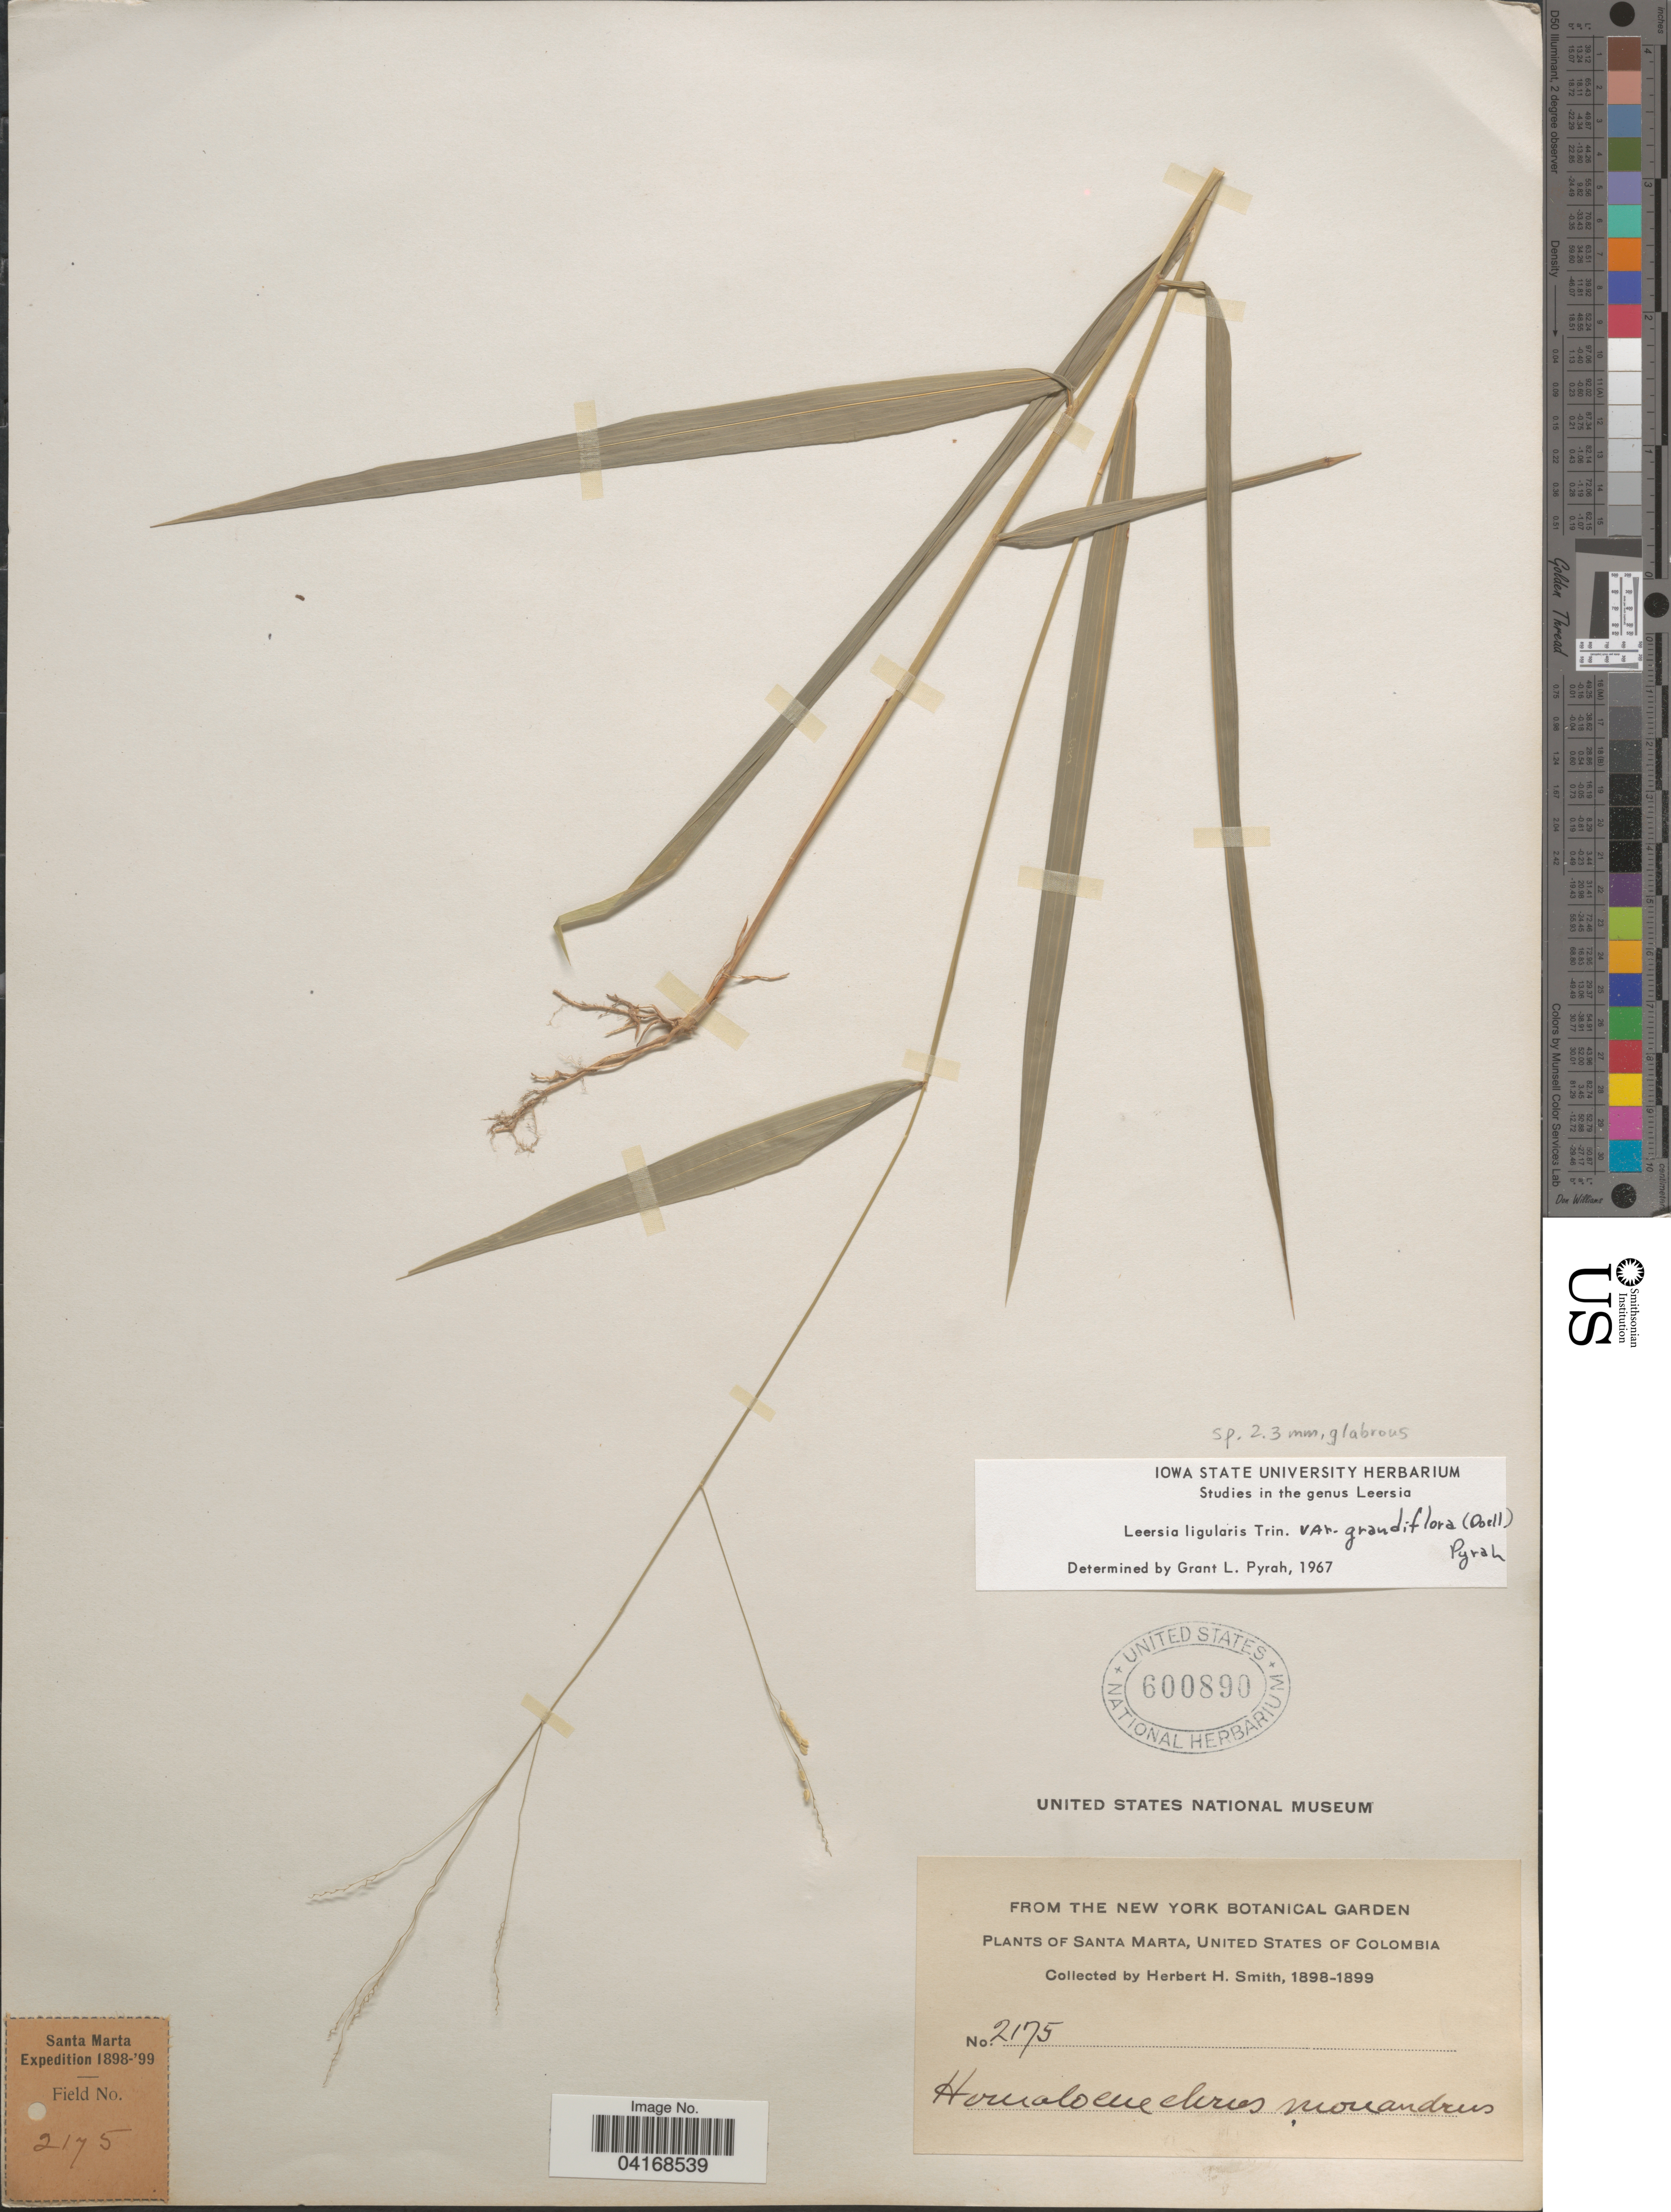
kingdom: Plantae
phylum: Tracheophyta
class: Liliopsida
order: Poales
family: Poaceae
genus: Leersia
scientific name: Leersia ligularis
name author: Trin.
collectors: Herbert H. Smith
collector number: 2175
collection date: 1898/1899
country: Colombia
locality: Santa Marta, United States of Colombia.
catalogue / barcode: US 600890